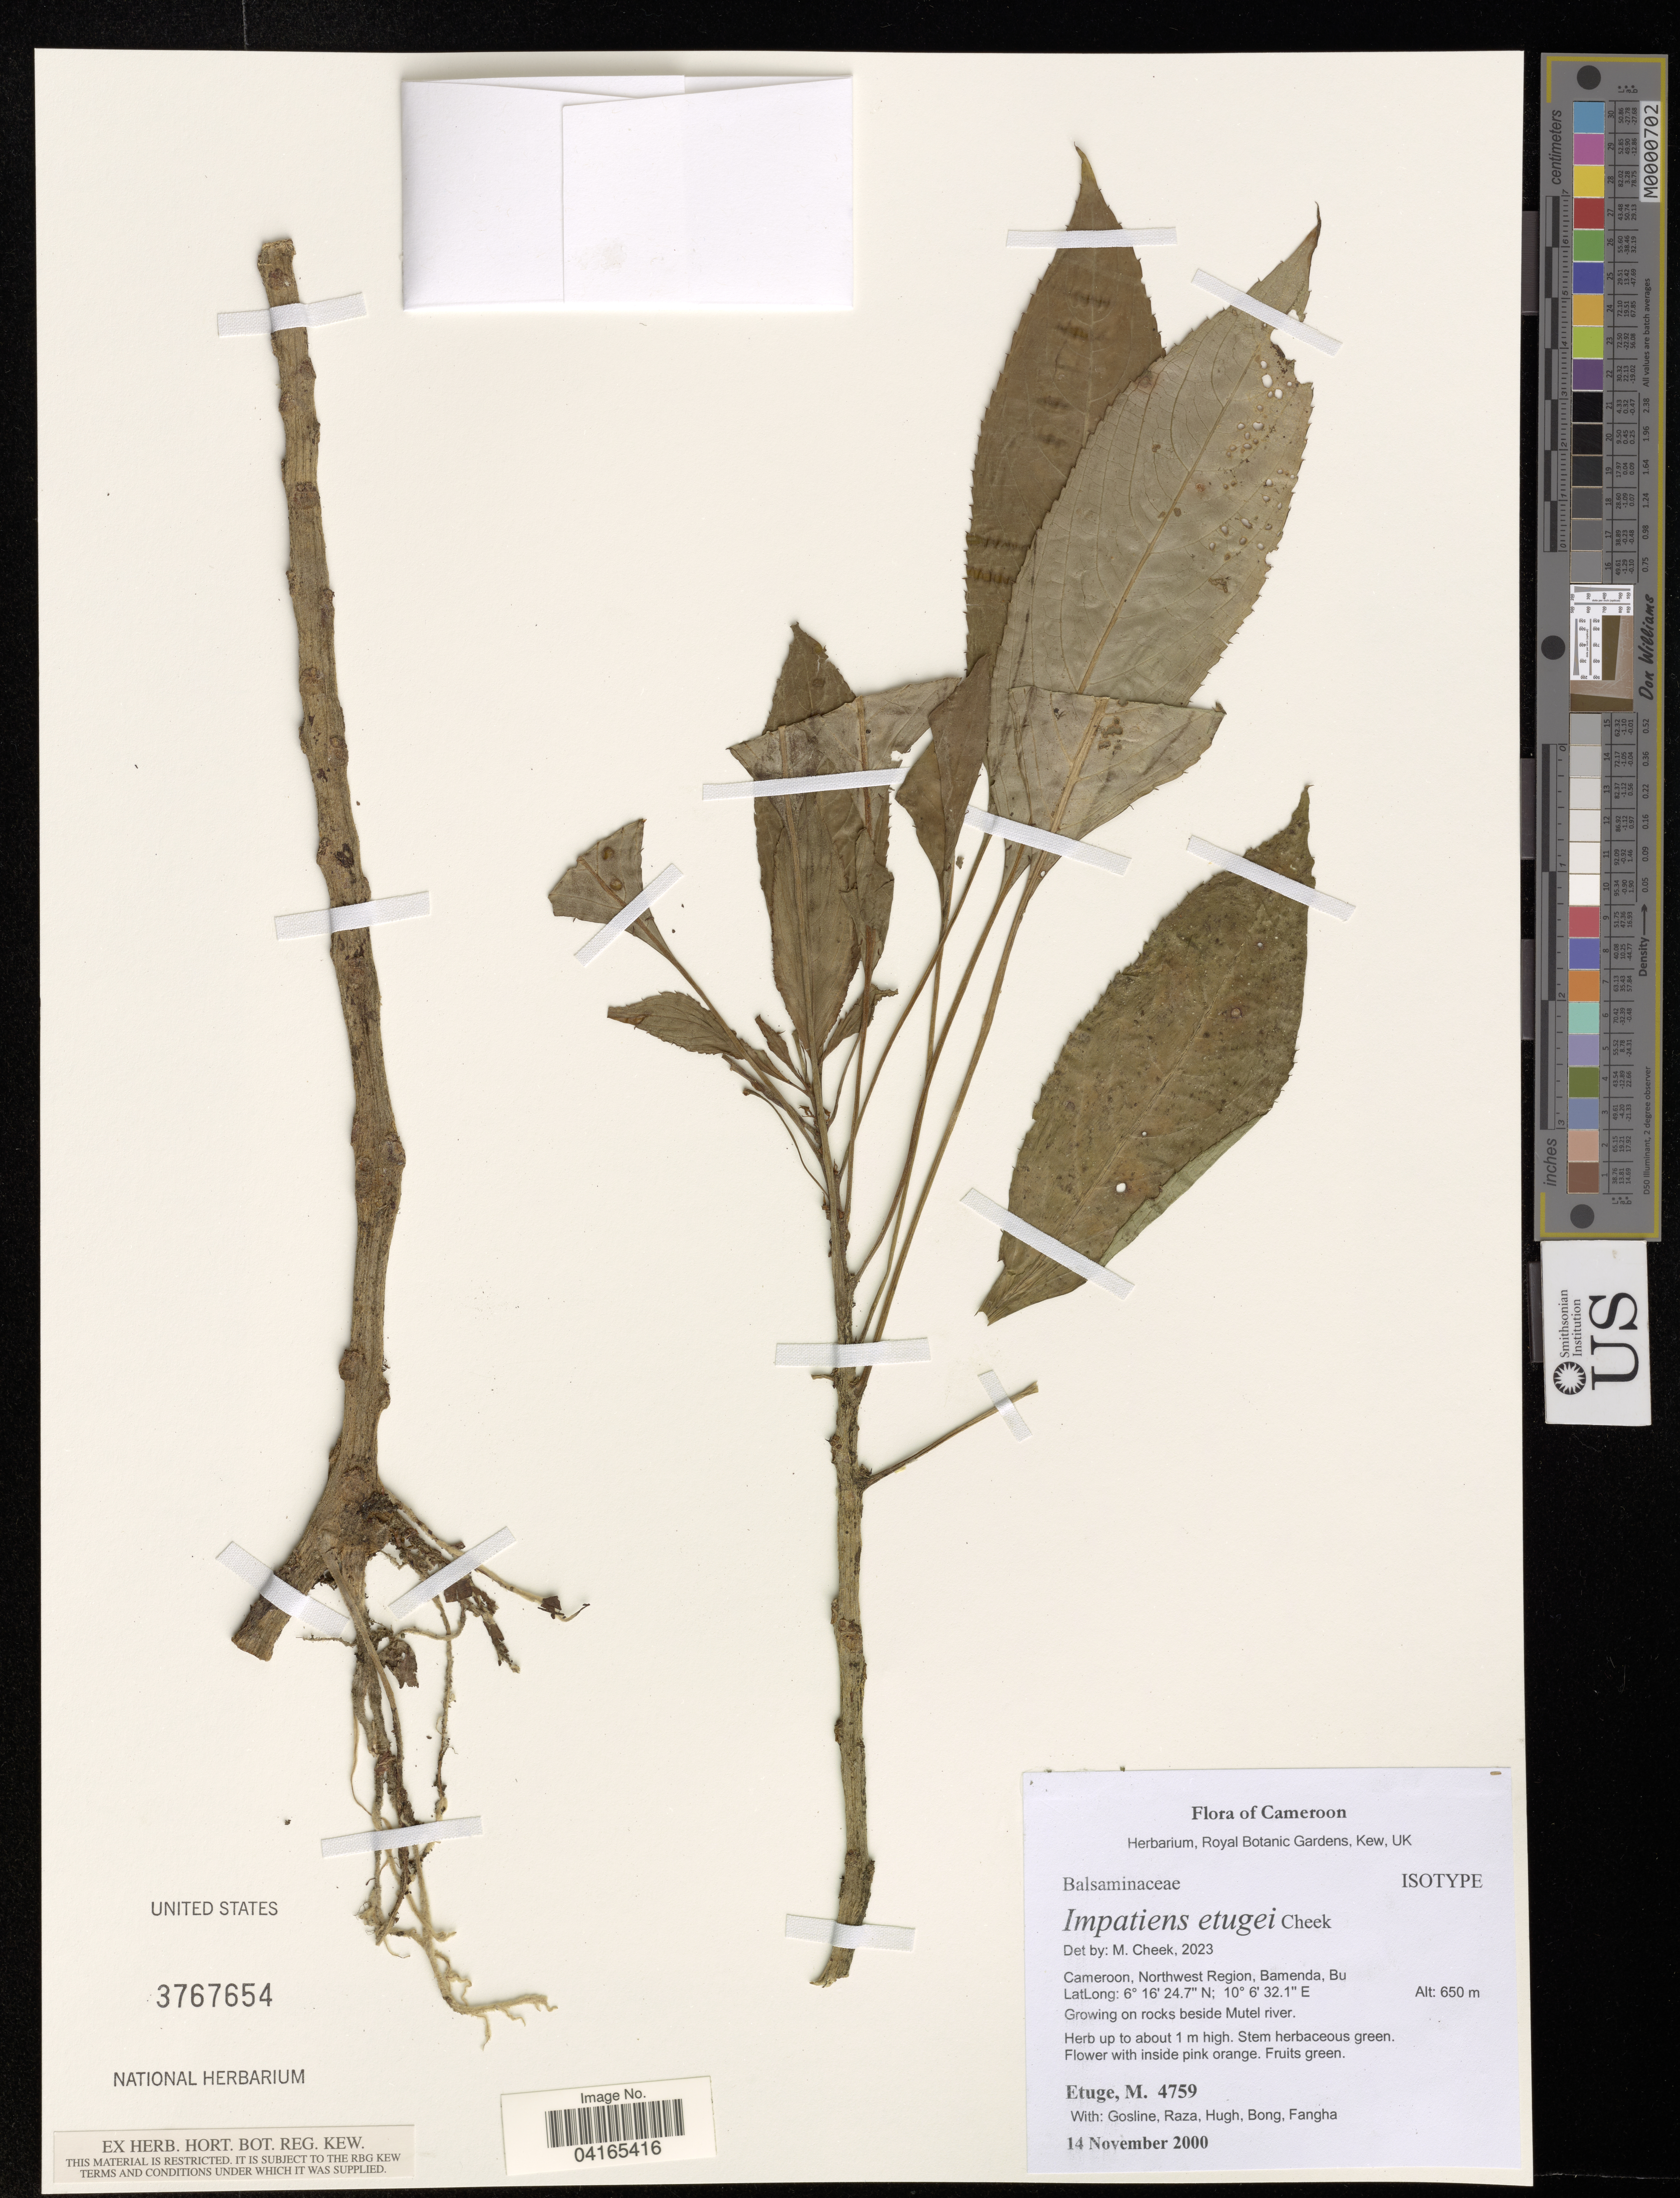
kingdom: Plantae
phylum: Tracheophyta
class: Magnoliopsida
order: Ericales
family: Balsaminaceae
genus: Impatiens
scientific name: Impatiens etugei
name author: Cheek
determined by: Cheek, M., (K), Royal Botanic Garden (Kew)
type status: Isotype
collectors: M. Etuge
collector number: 4759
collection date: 2000-11-14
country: Cameroon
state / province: Northwest [Nord-Ouest]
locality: Bamenda, Bu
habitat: on rocks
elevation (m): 650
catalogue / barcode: US 3767654